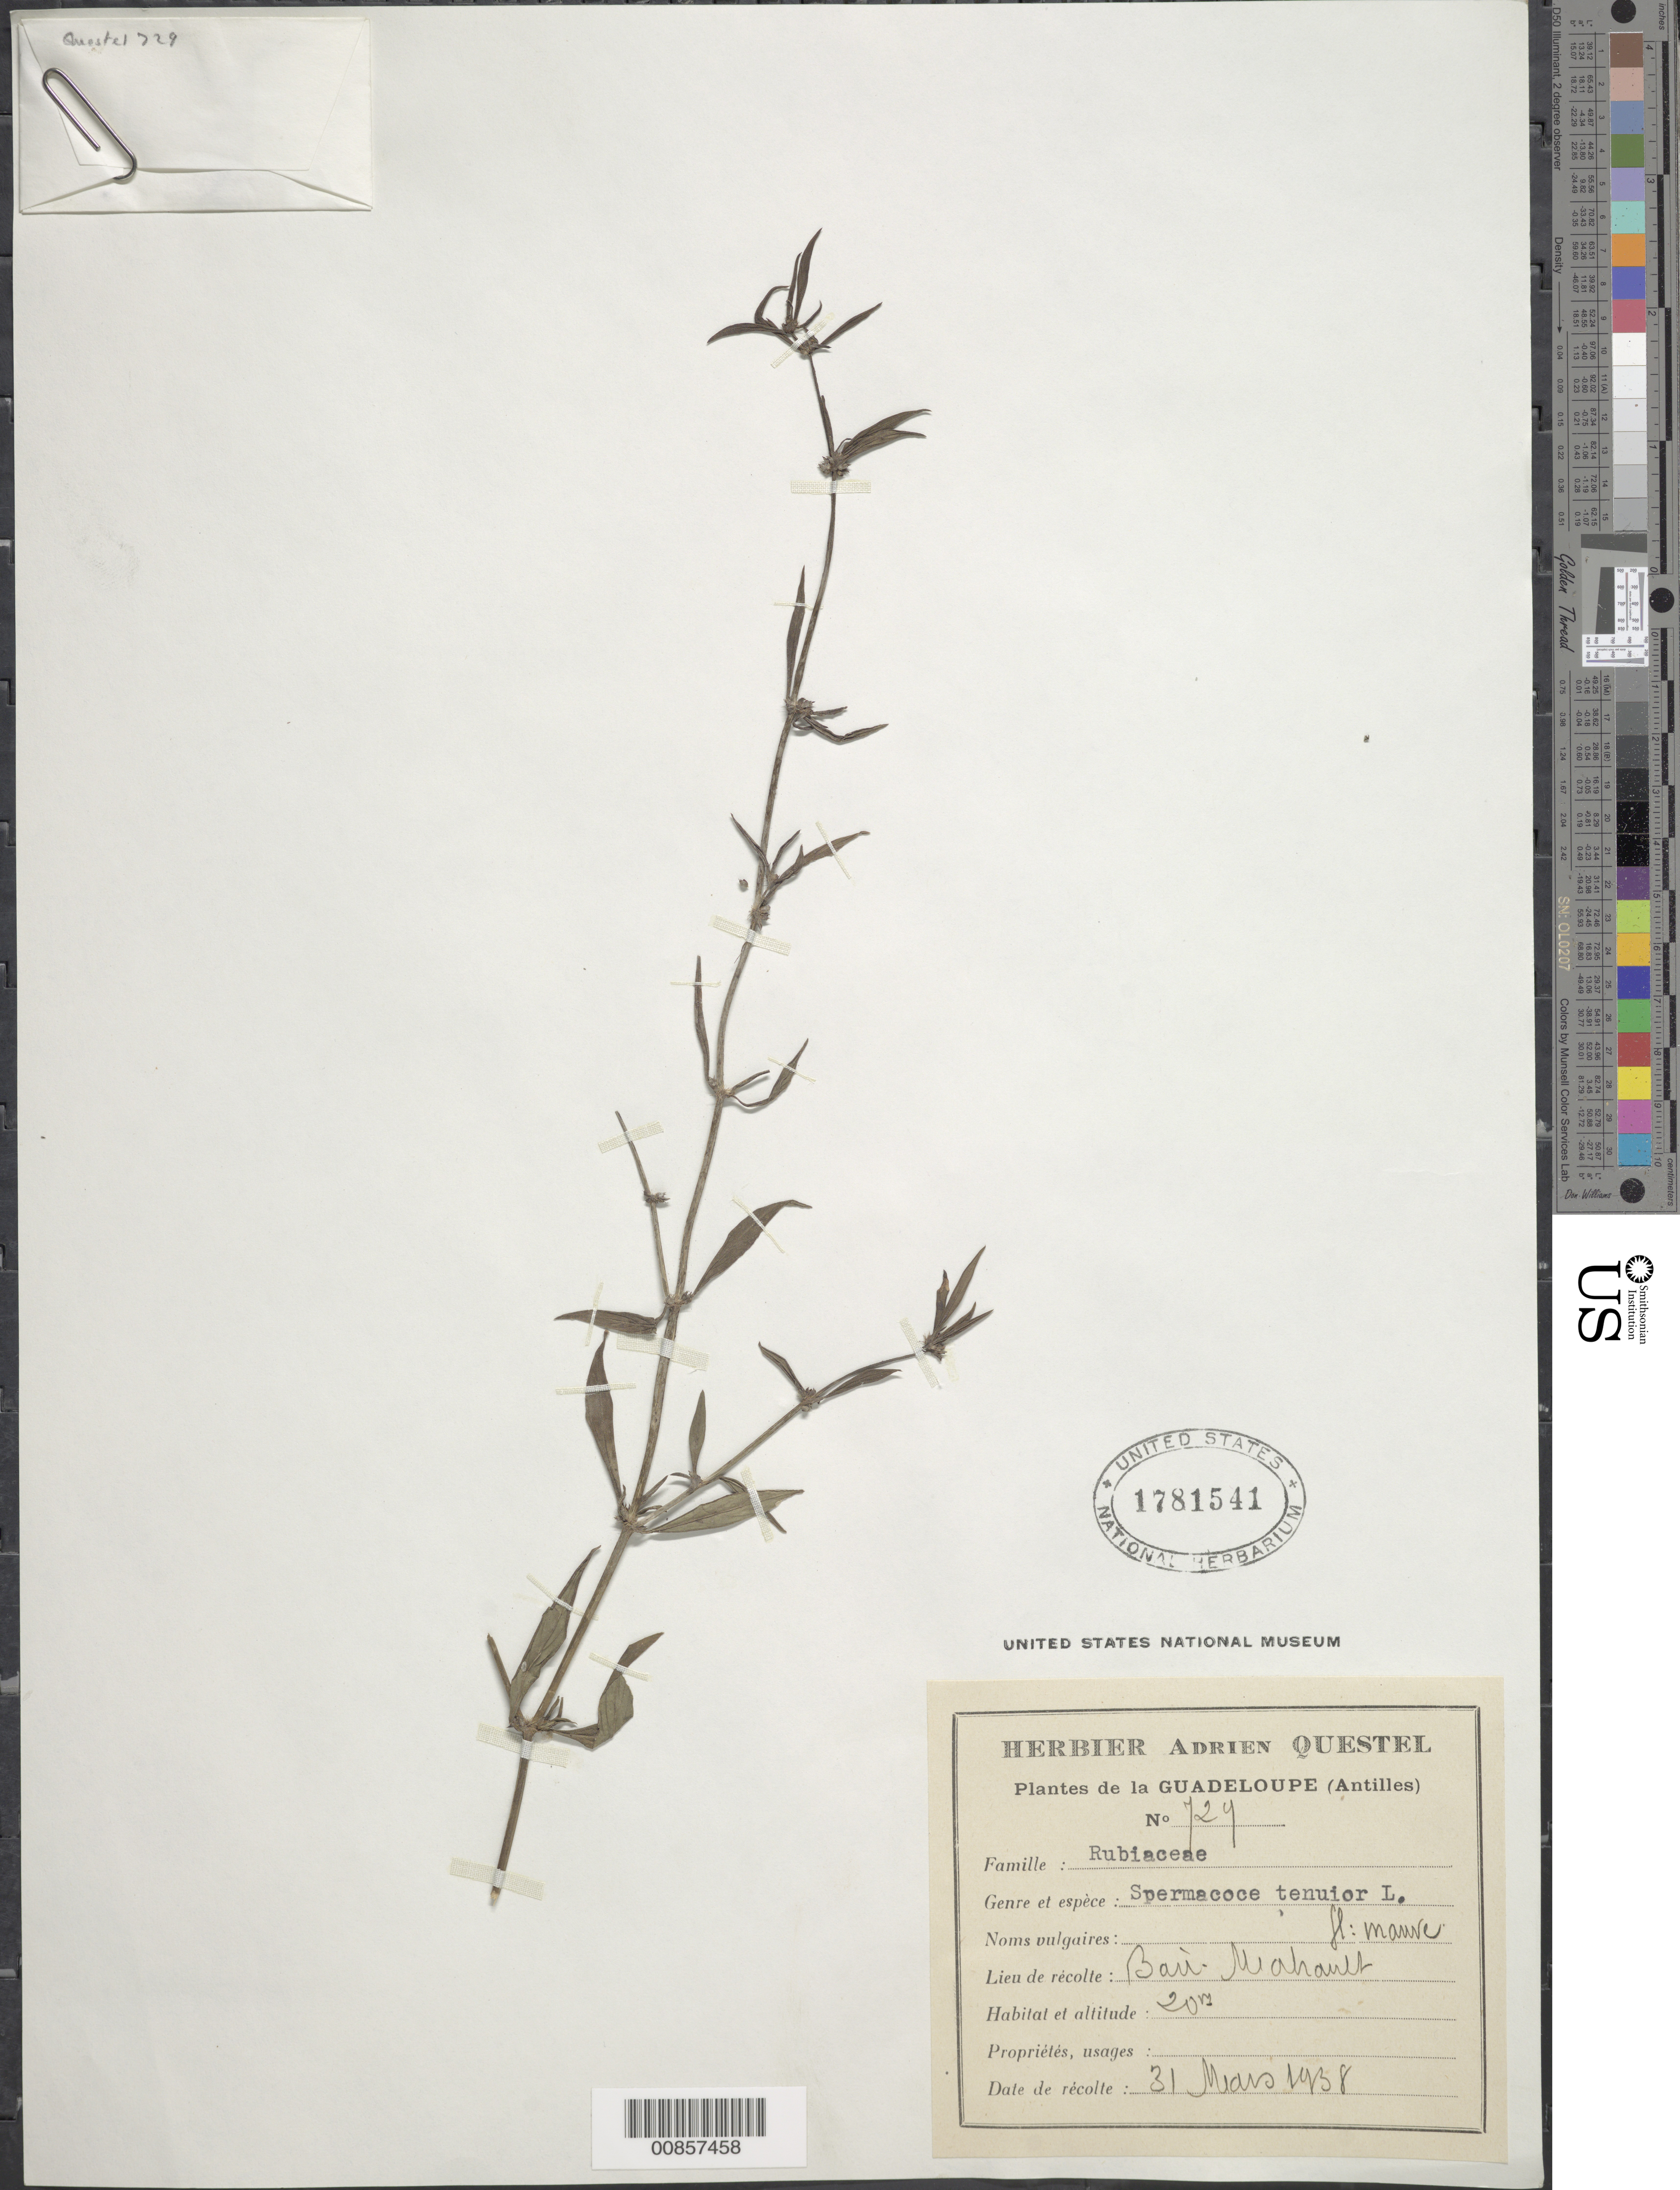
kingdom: Plantae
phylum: Tracheophyta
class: Magnoliopsida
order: Gentianales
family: Rubiaceae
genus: Spermacoce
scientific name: Spermacoce tenuior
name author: L.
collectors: A. Questel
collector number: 729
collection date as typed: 31 Mar 1938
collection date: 1938-03-31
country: Guadeloupe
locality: Baù - miahault (sp?)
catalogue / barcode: US 1781541